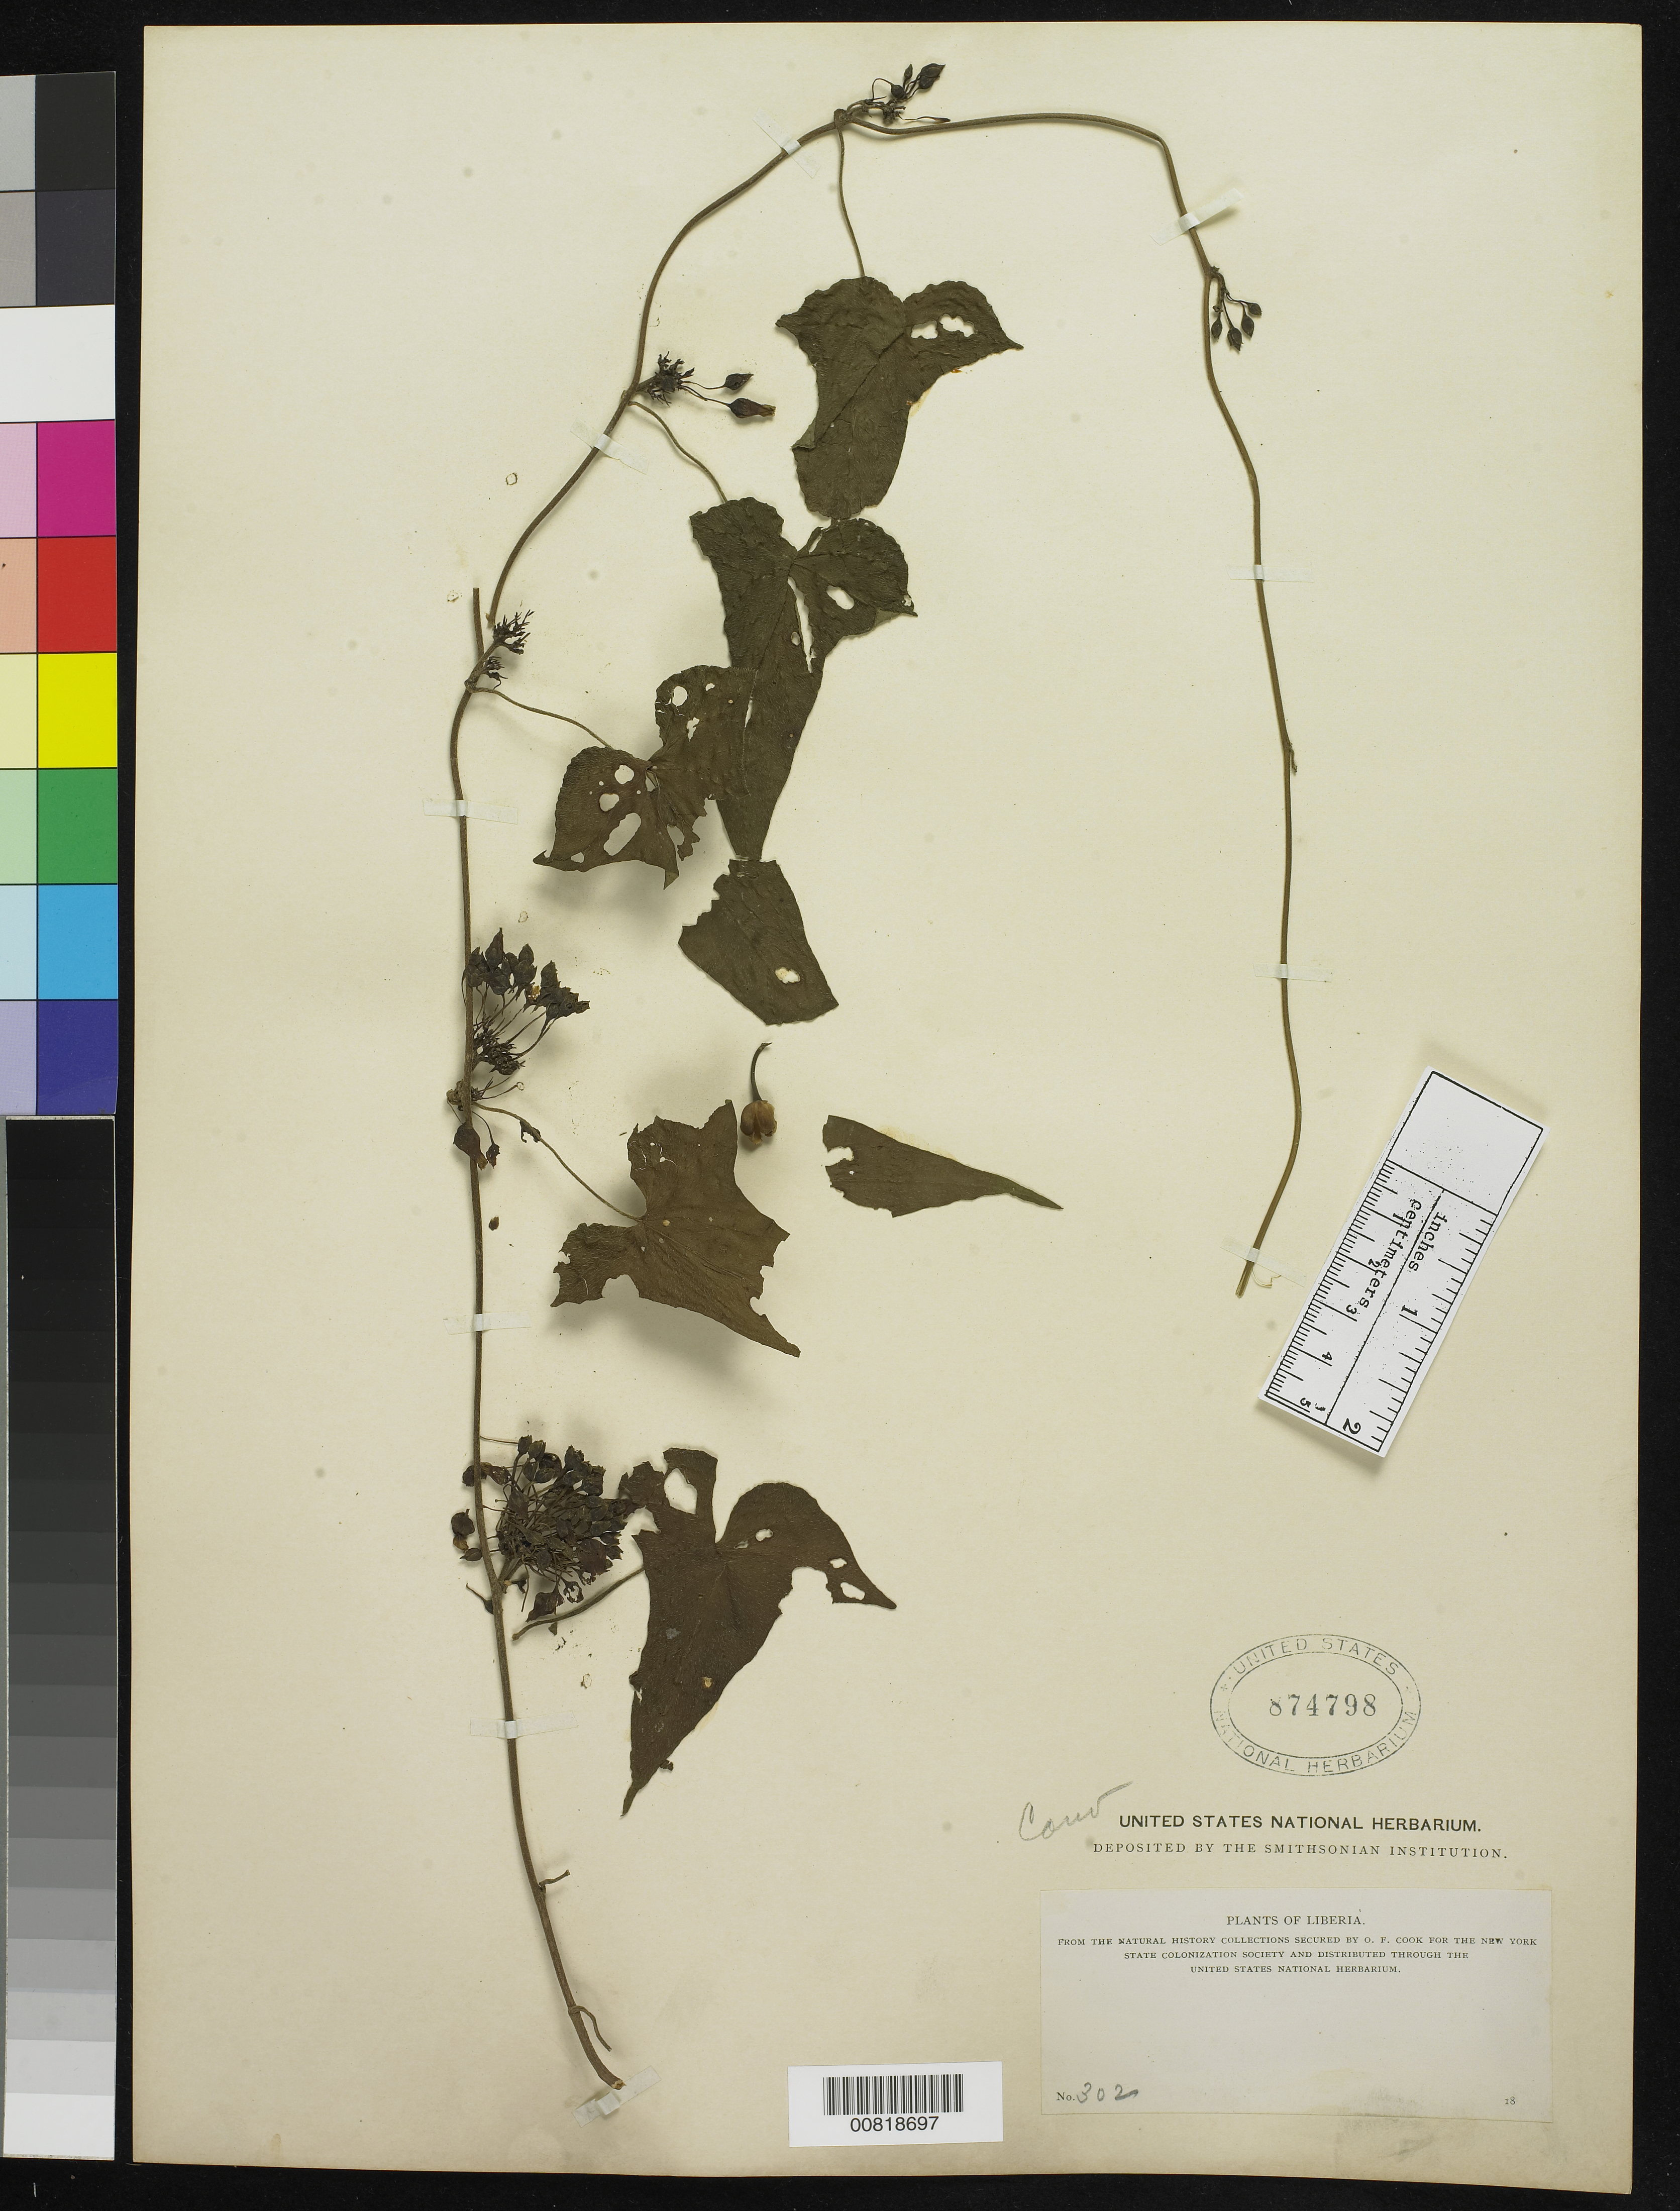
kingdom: Plantae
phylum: Tracheophyta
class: Magnoliopsida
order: Solanales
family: Convolvulaceae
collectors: O. F. Cook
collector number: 302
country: Liberia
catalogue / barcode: US 874798